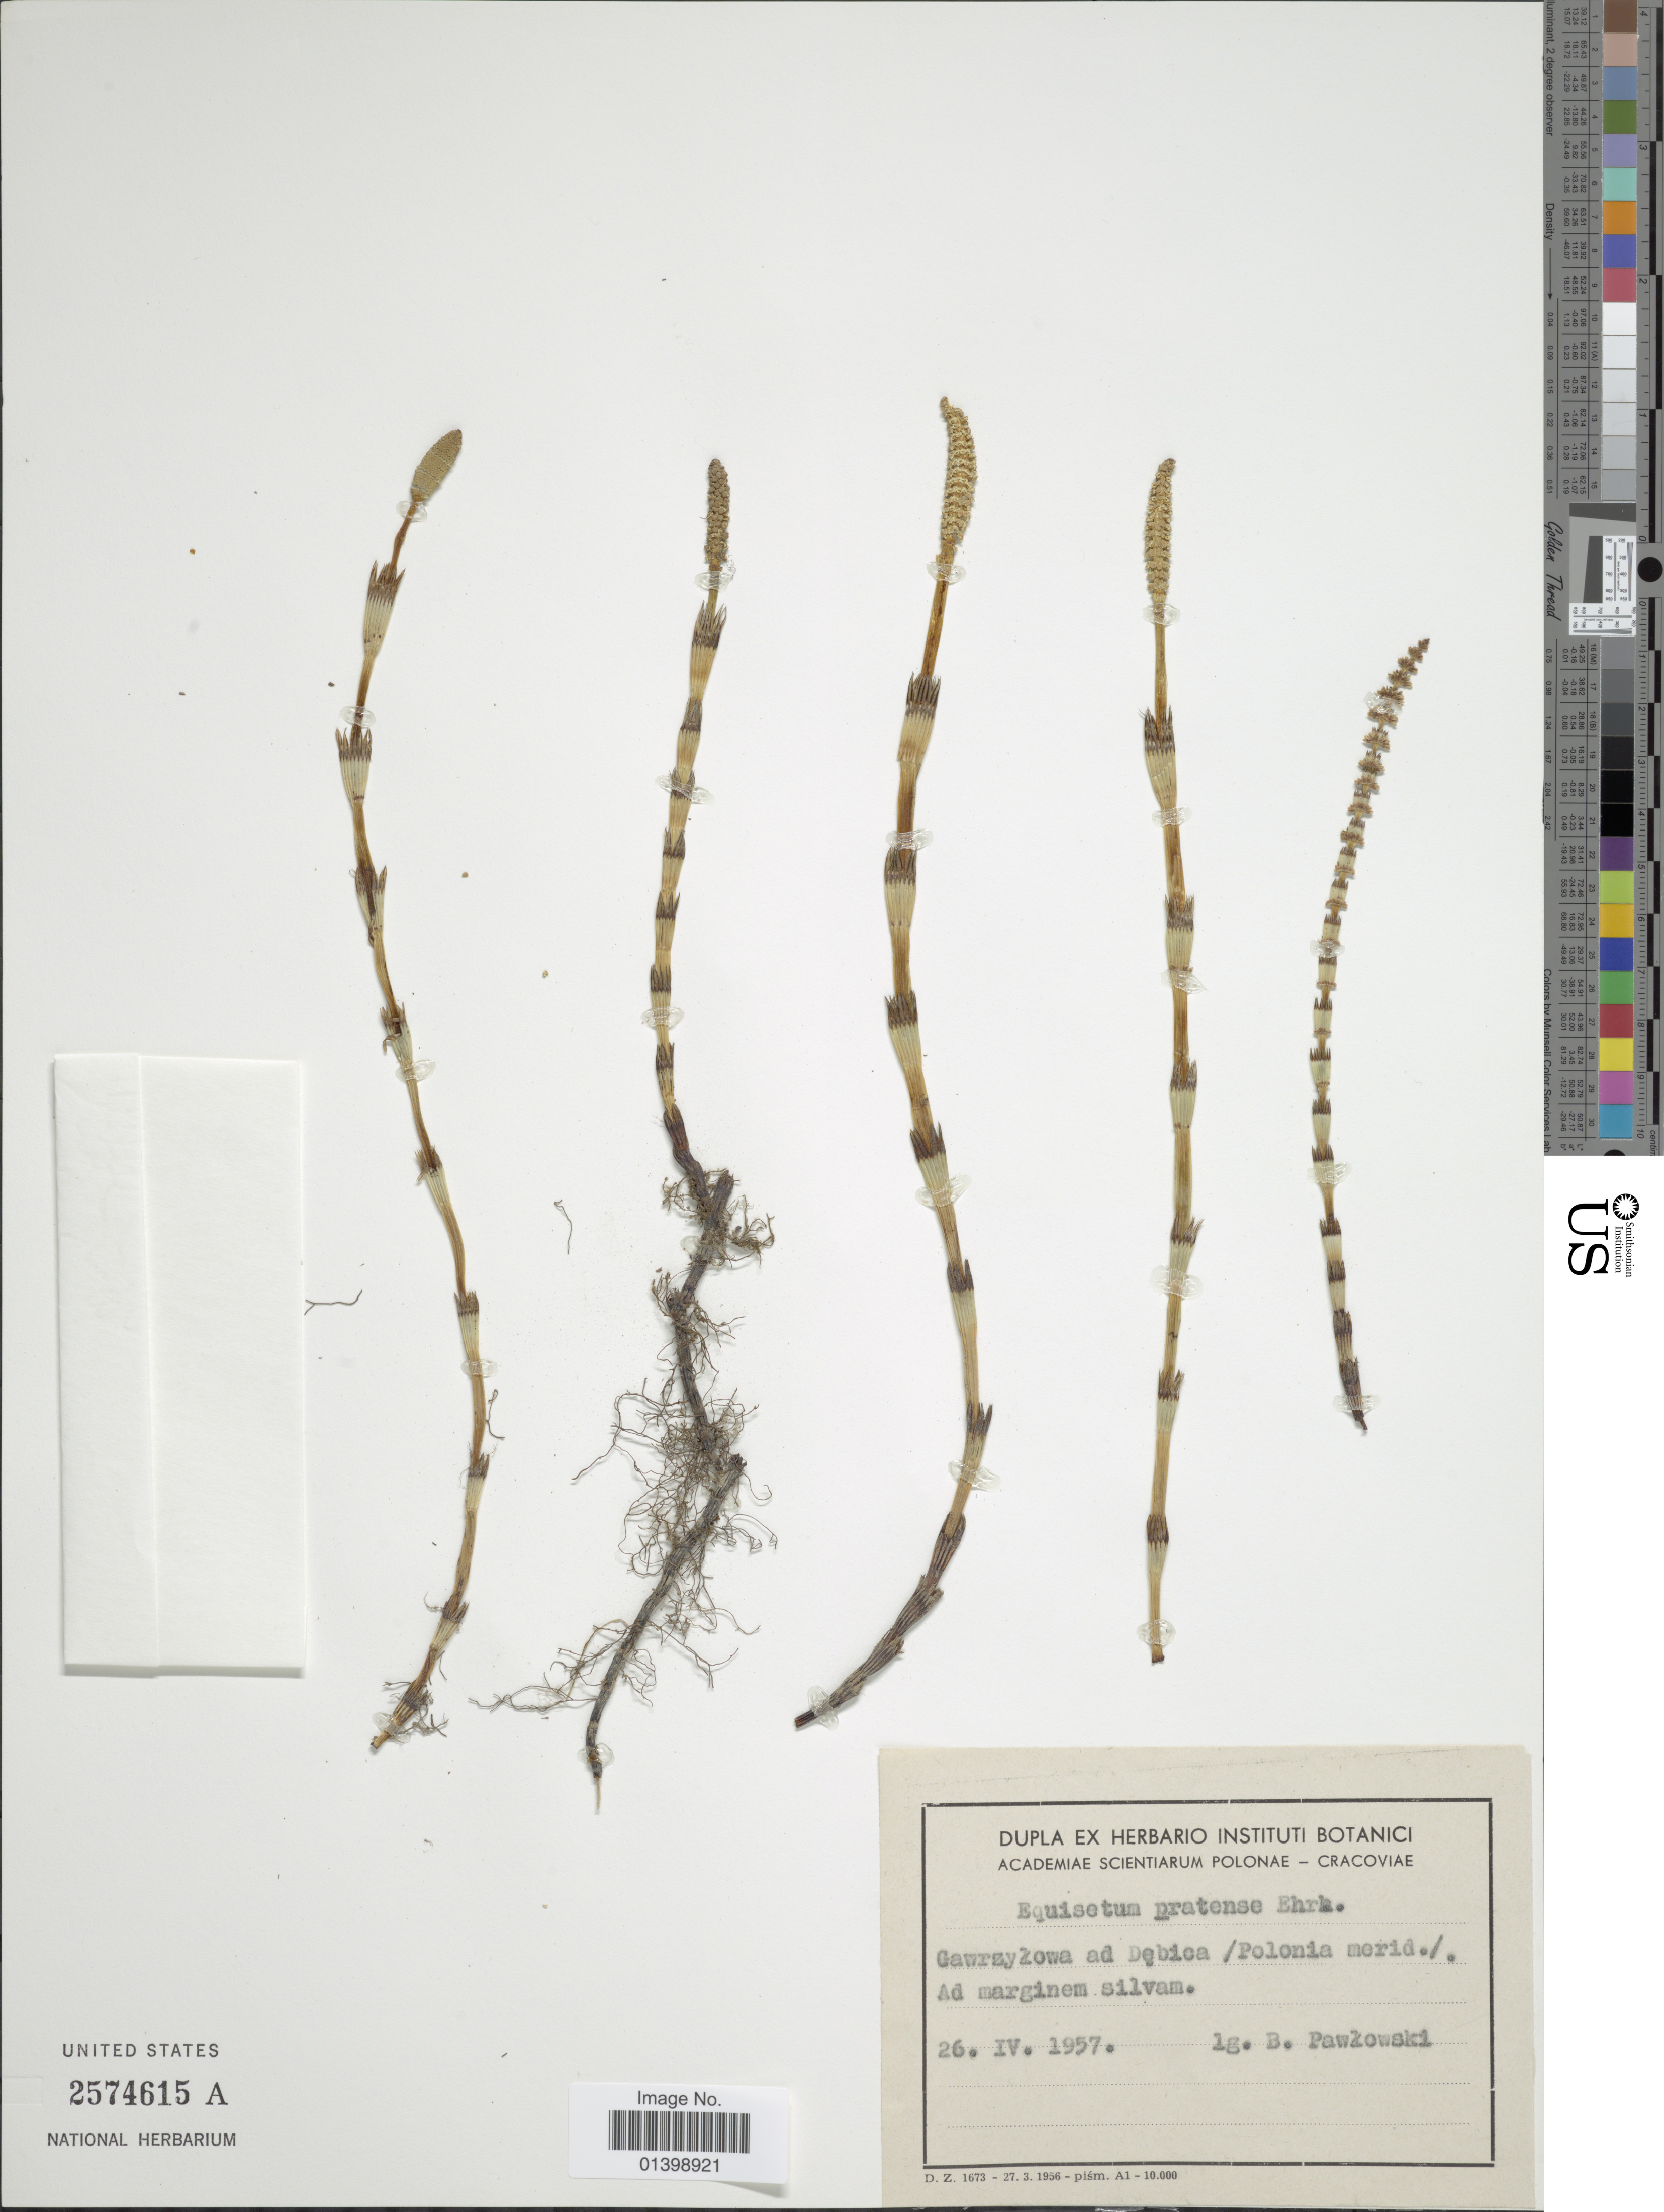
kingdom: Plantae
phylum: Tracheophyta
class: Polypodiopsida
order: Equisetales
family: Equisetaceae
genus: Equisetum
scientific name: Equisetum pratense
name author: Ehrh.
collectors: B. Pawlowski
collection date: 1957-04-26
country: Poland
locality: Gawrzykowa ad Debica/ Polonia merid/ Ad marginem silvam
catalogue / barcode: US 2574615A